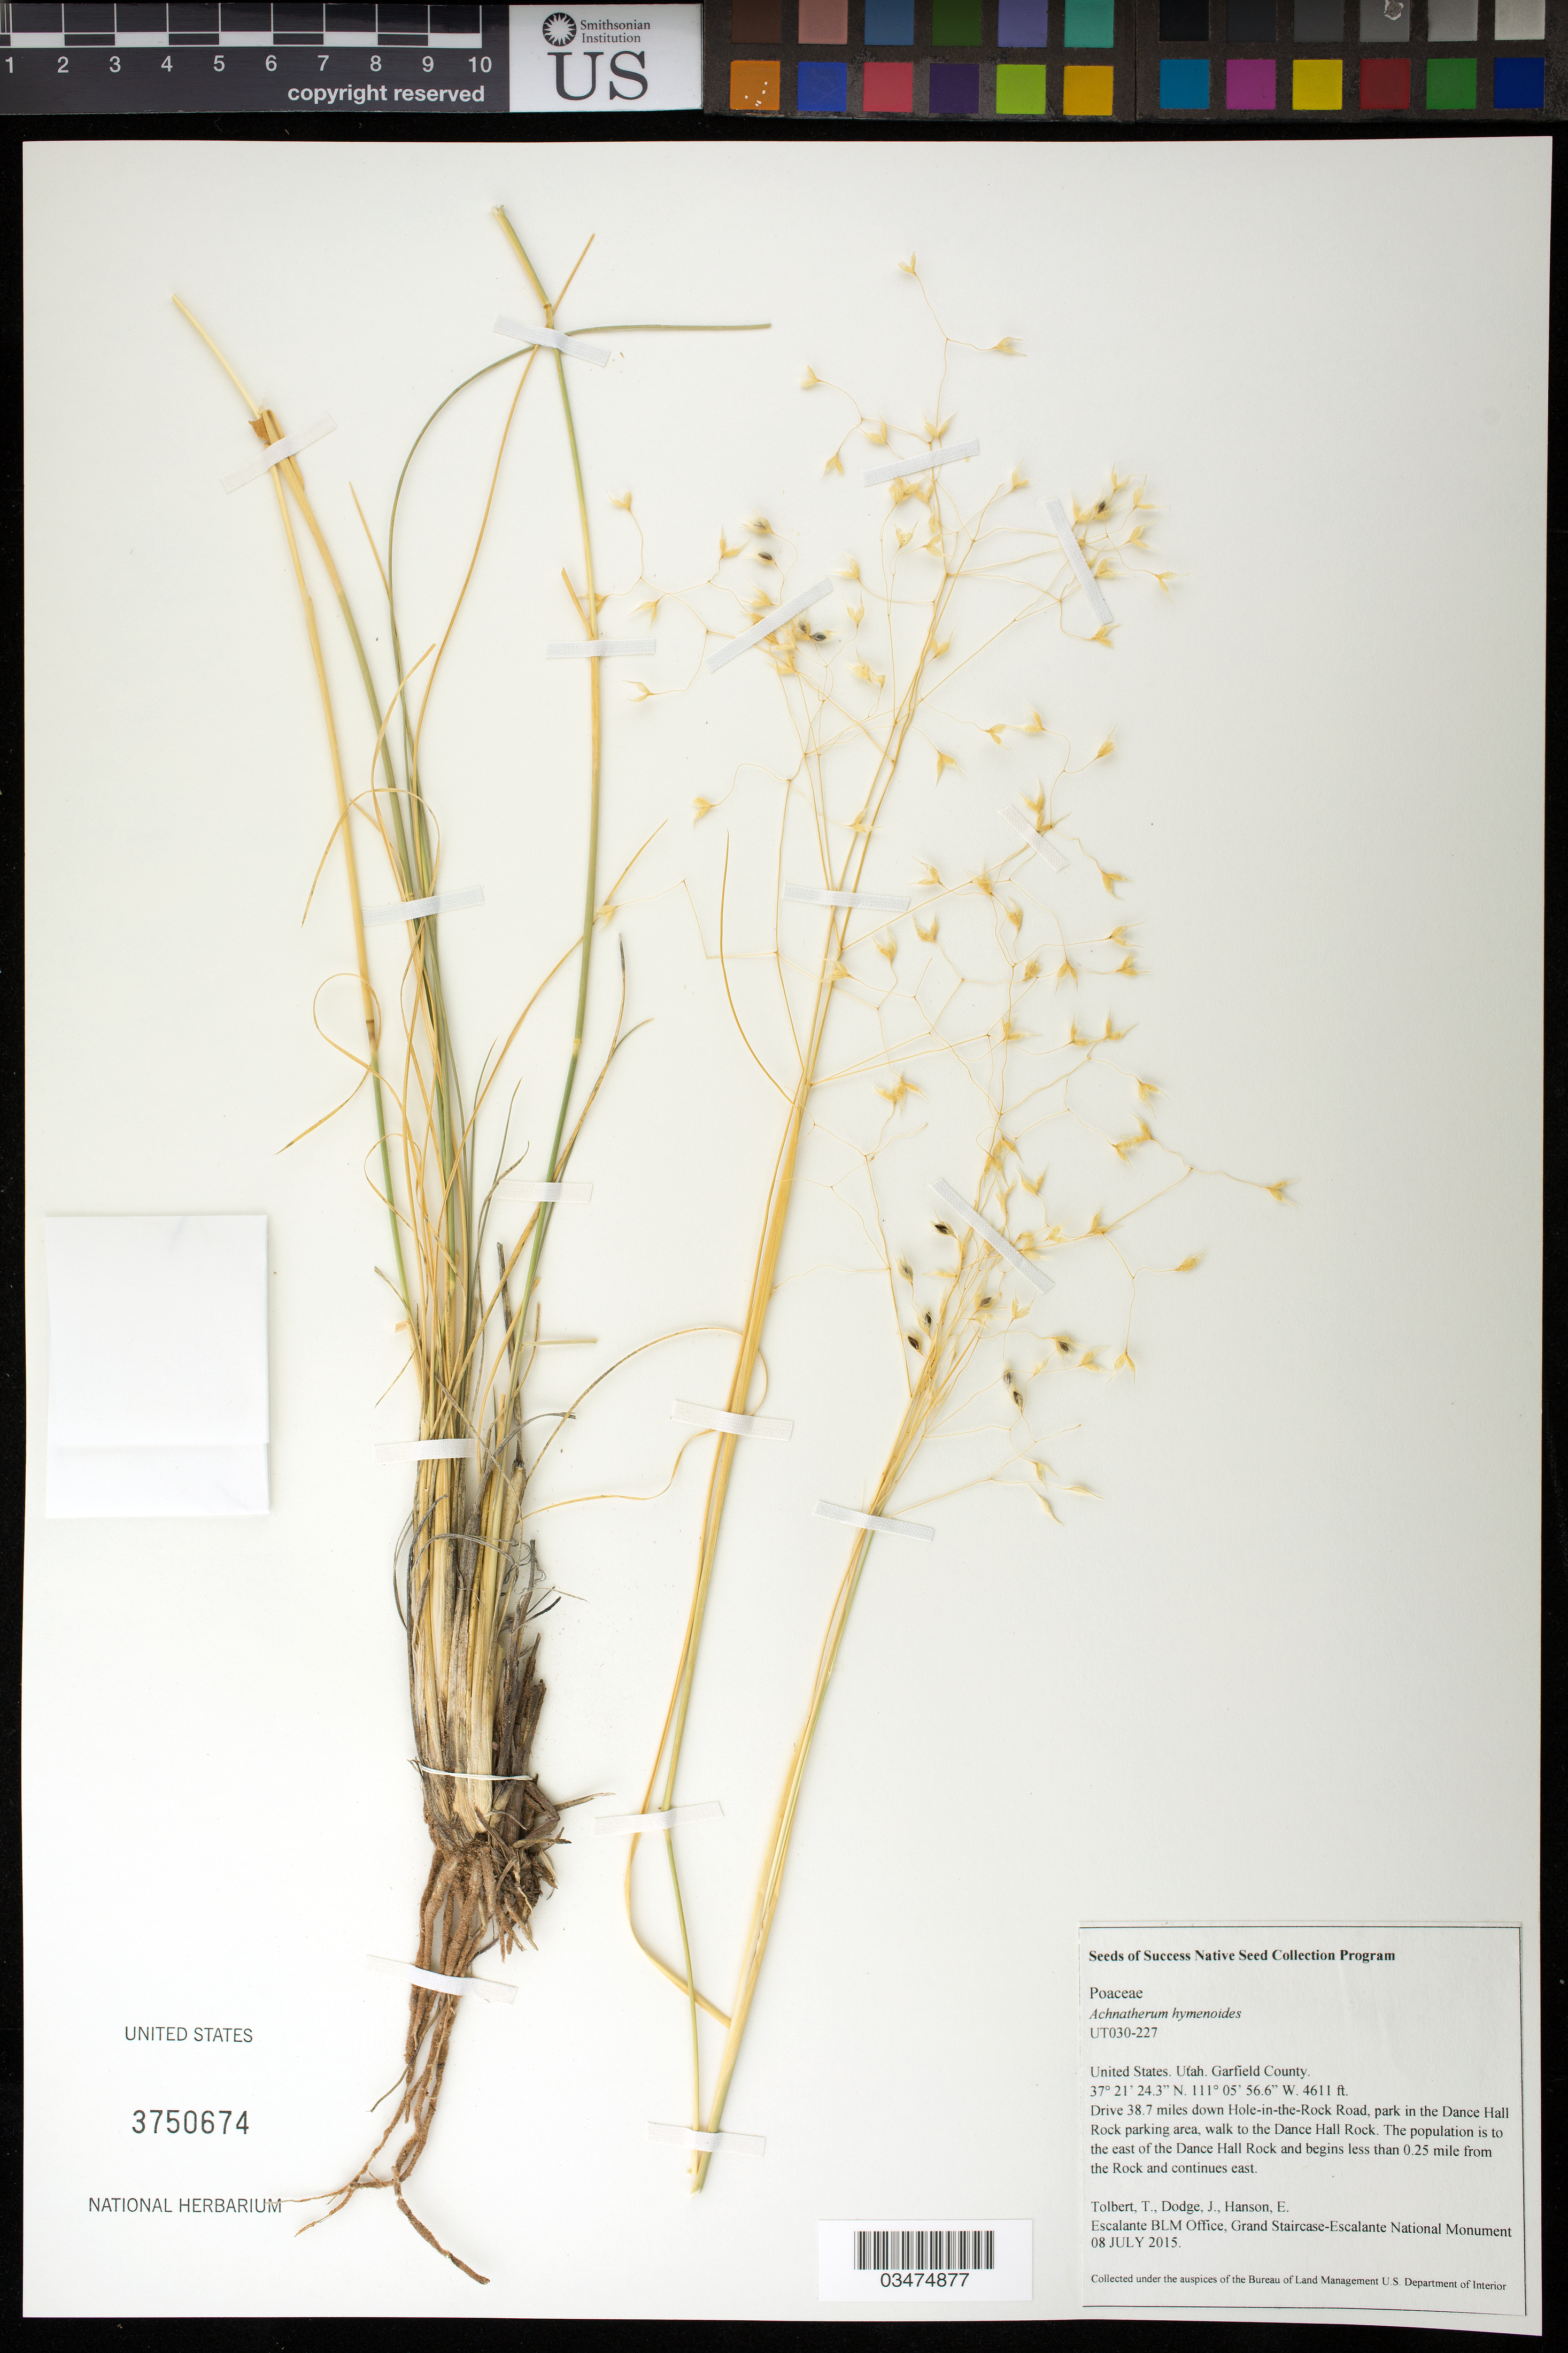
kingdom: Plantae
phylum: Tracheophyta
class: Liliopsida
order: Poales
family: Poaceae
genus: Achnatherum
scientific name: Achnatherum hymenoides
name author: (Roem. & Schult.) Barkworth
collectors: T. Tolbert, J. Dodge & E. Hanson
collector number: UT030-227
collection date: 2015-07-08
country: United States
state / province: Utah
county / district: Kane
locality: East of Dance Hall Rock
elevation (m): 1405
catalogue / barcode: US 3750674